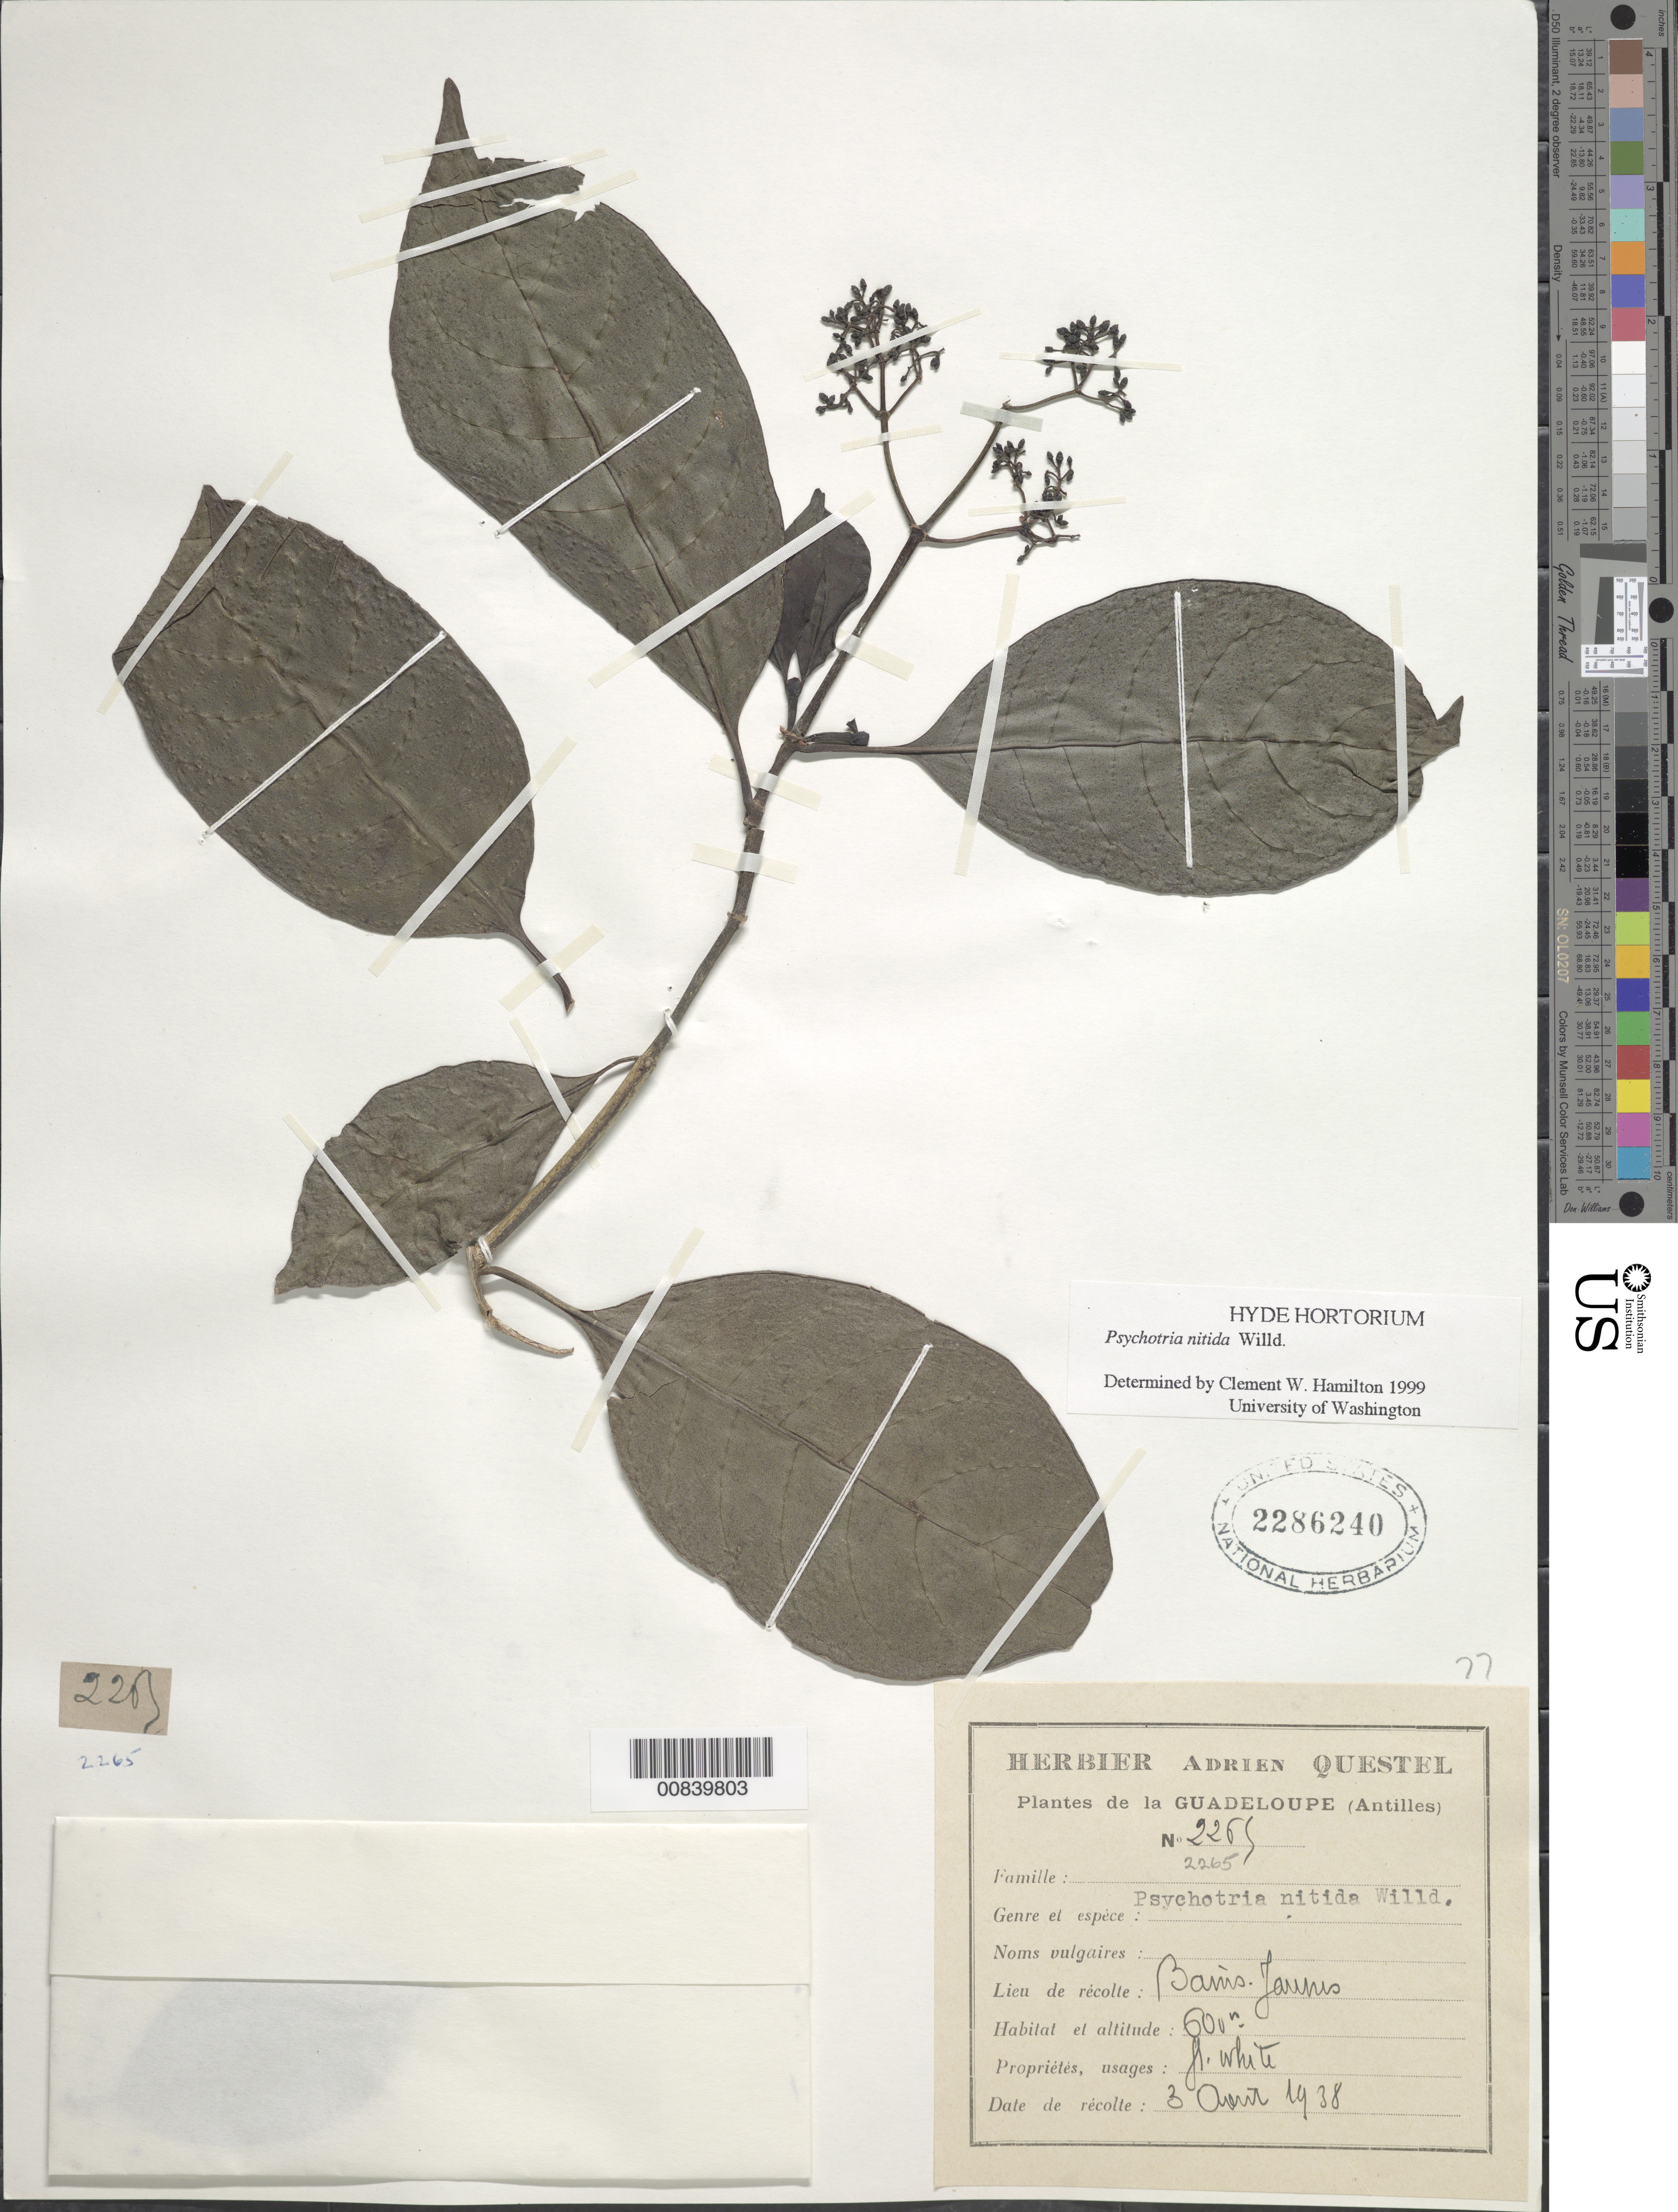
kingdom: Plantae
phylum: Tracheophyta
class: Magnoliopsida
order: Gentianales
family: Rubiaceae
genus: Psychotria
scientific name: Psychotria mapourioides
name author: DC.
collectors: A. Questel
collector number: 2265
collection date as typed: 03 Apr 1938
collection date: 1938-04-03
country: Guadeloupe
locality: Bains - Jaunes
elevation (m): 600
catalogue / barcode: US 2286240